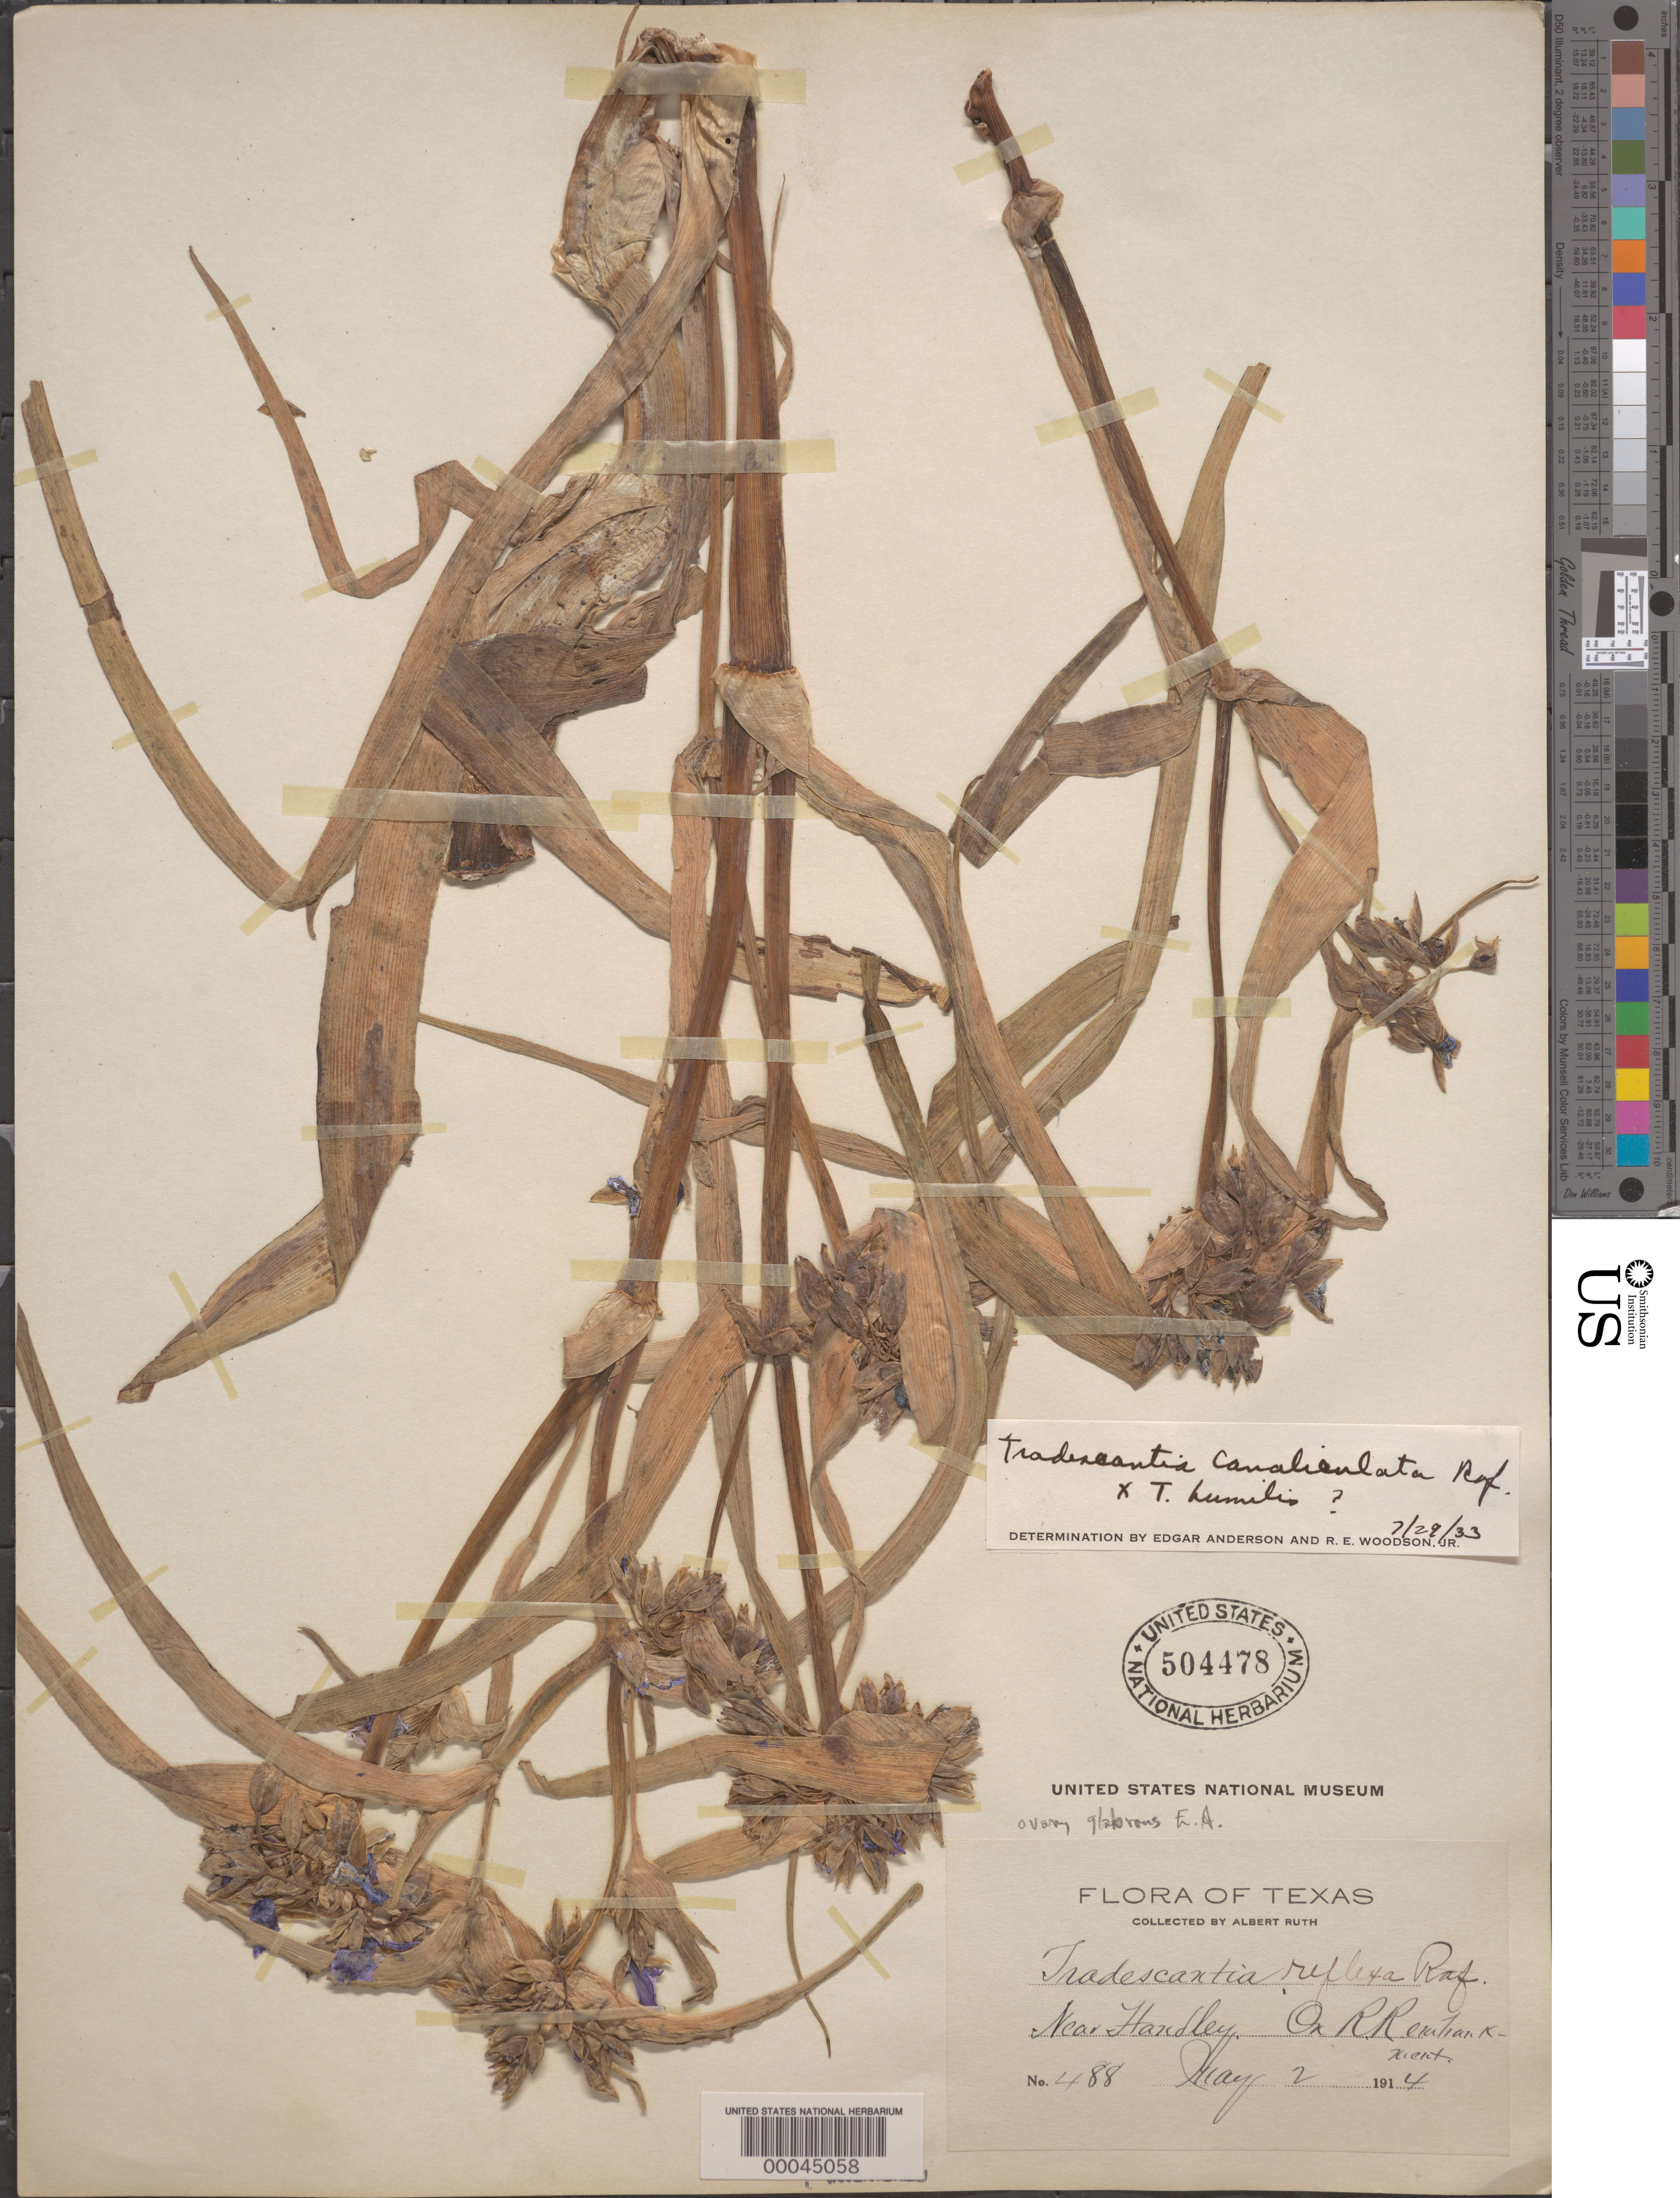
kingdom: Plantae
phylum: Tracheophyta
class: Liliopsida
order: Commelinales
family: Commelinaceae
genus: Tradescantia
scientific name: Tradescantia humilis x T. ohiensis Raf.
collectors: A. Ruth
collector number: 488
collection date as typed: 02 May 1914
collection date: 1914-05-02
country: United States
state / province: Texas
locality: Near handley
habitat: Railroad embankment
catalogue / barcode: US 504478